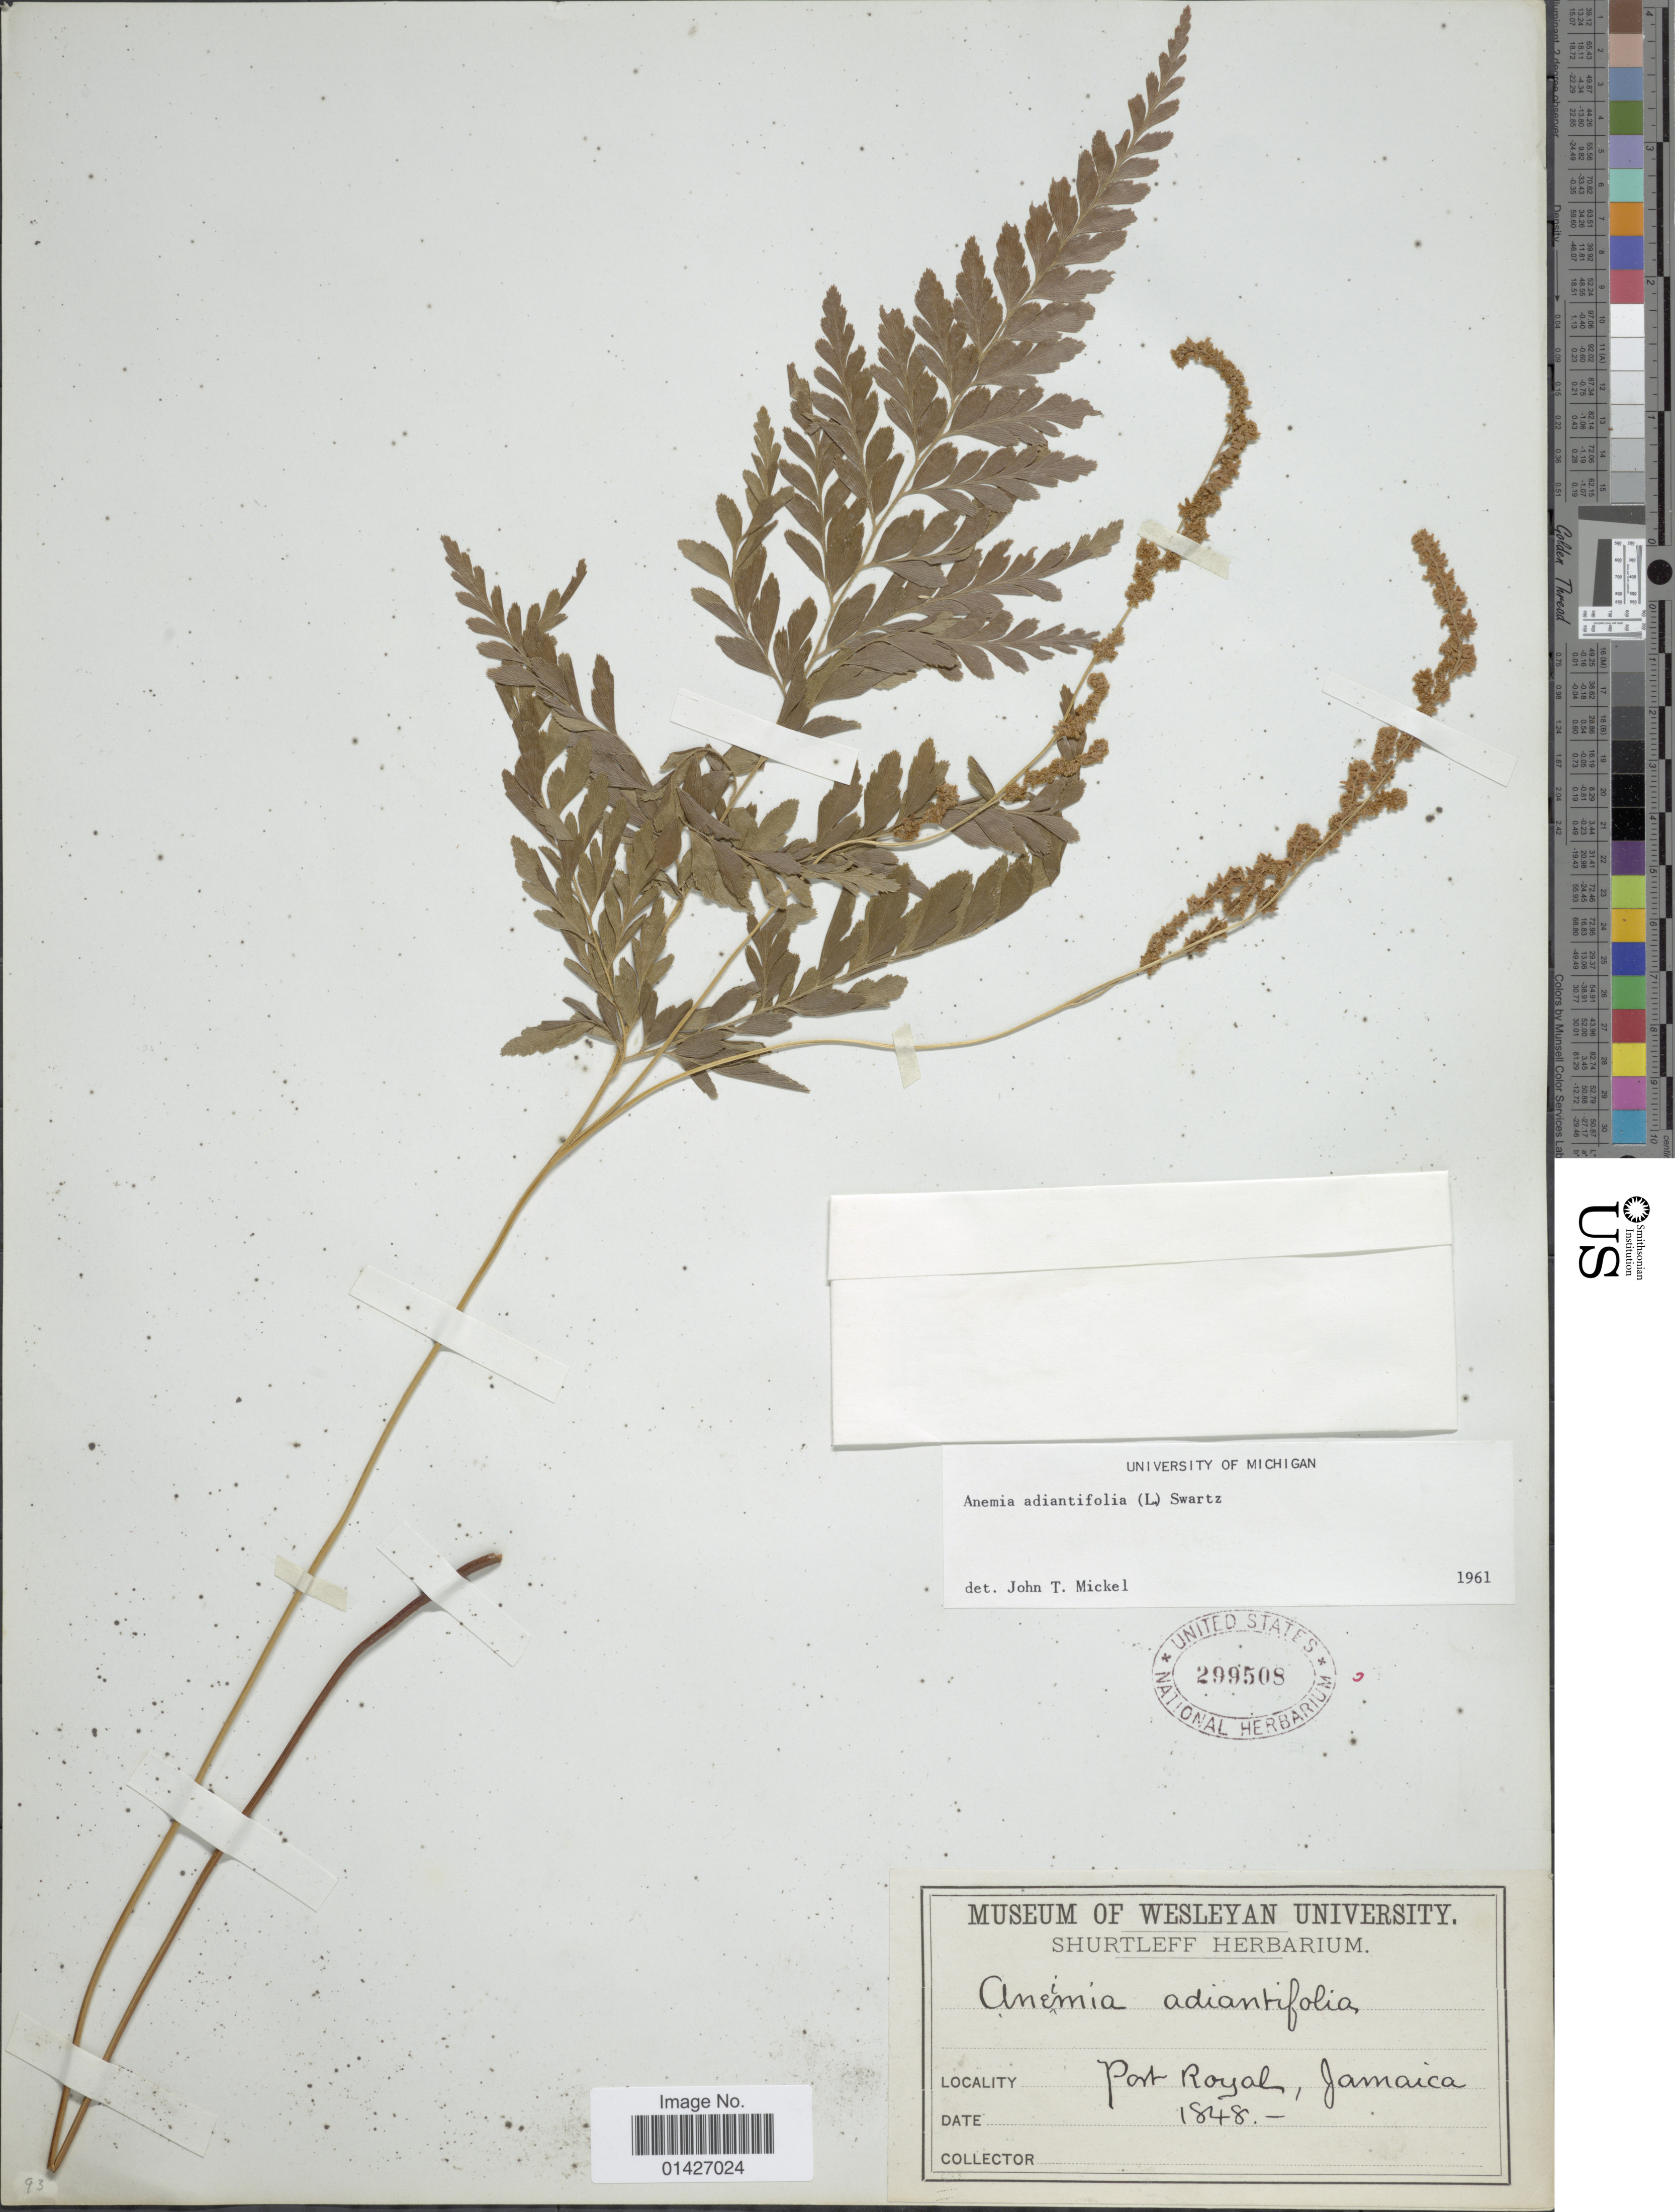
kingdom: Plantae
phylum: Tracheophyta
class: Polypodiopsida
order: Schizaeales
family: Anemiaceae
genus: Anemia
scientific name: Anemia adiantifolia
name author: (L.) Sw.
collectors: ex herb. Seaman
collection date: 1848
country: Jamaica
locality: Port Royal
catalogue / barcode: US 299508